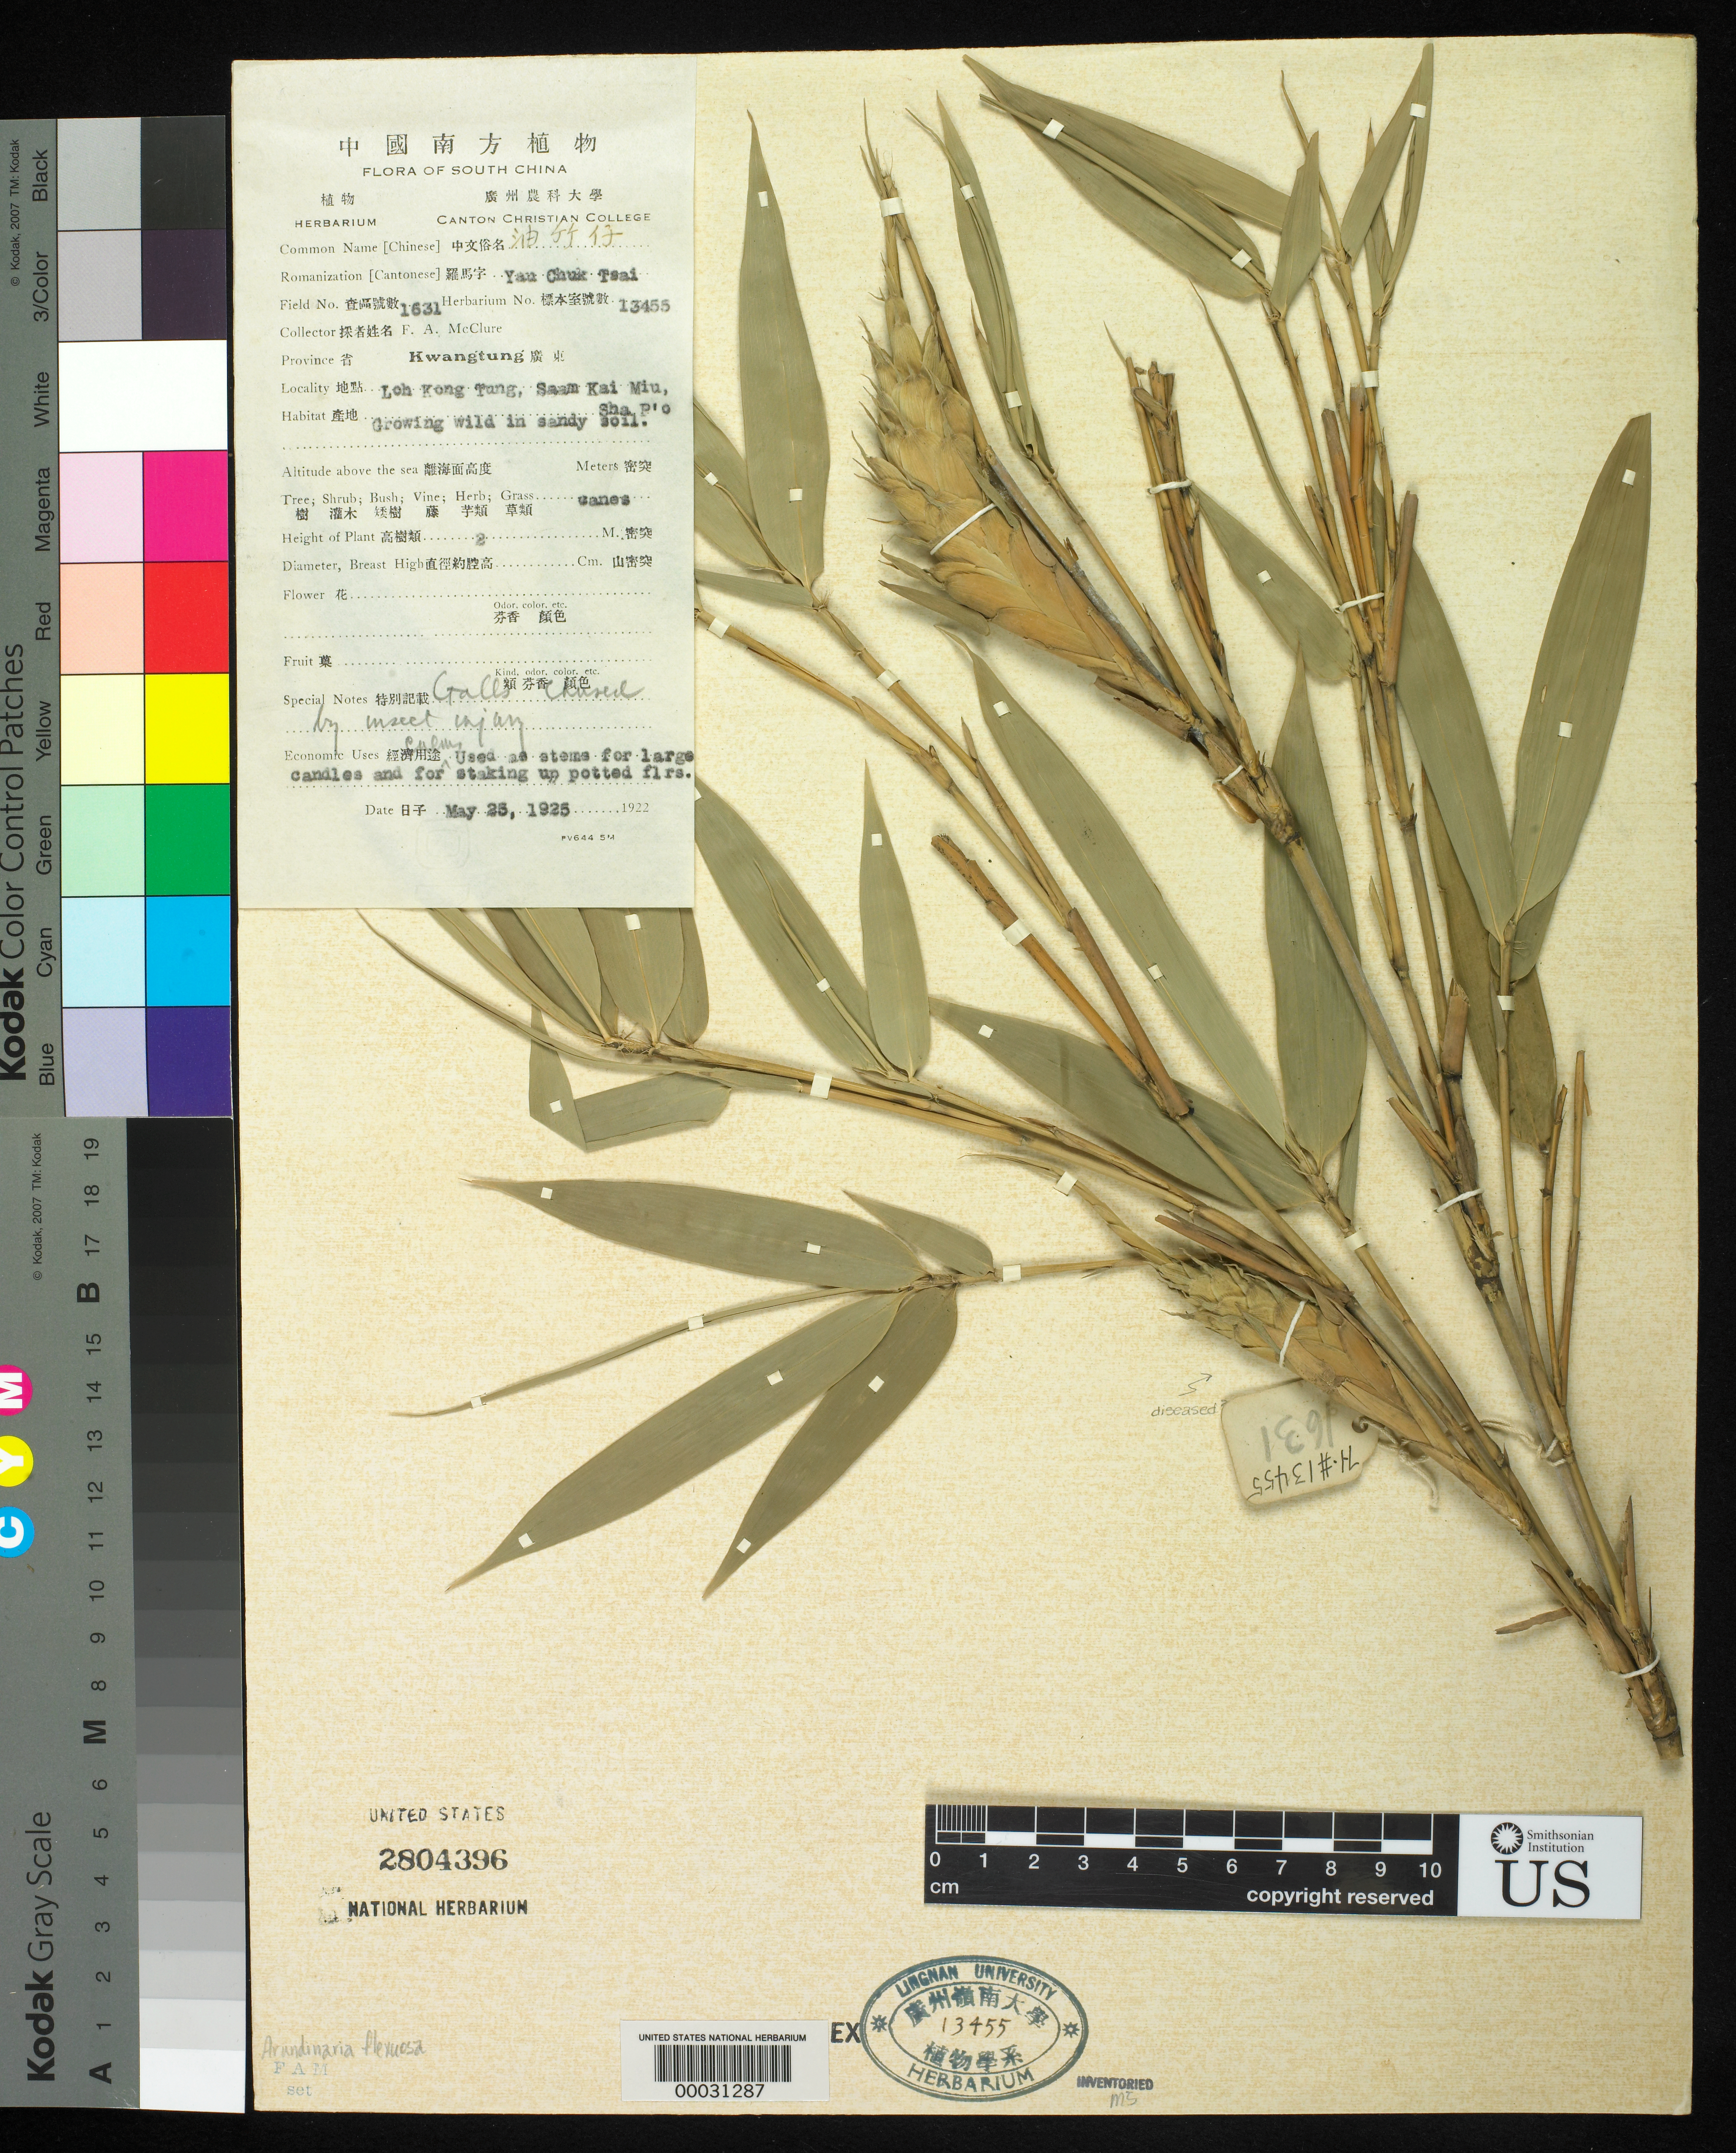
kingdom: Plantae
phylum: Tracheophyta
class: Liliopsida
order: Poales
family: Poaceae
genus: Pseudosasa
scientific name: Pseudosasa hindsii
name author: (Munro) S.L. Chen & G.Y. Sheng ex T.G. Liang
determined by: Poaceae Reorganization Project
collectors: F. A. McClure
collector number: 1631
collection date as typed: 23 May 1925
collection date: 1925-05-23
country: China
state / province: Guangdong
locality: Loh kong tung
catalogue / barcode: US 2804396